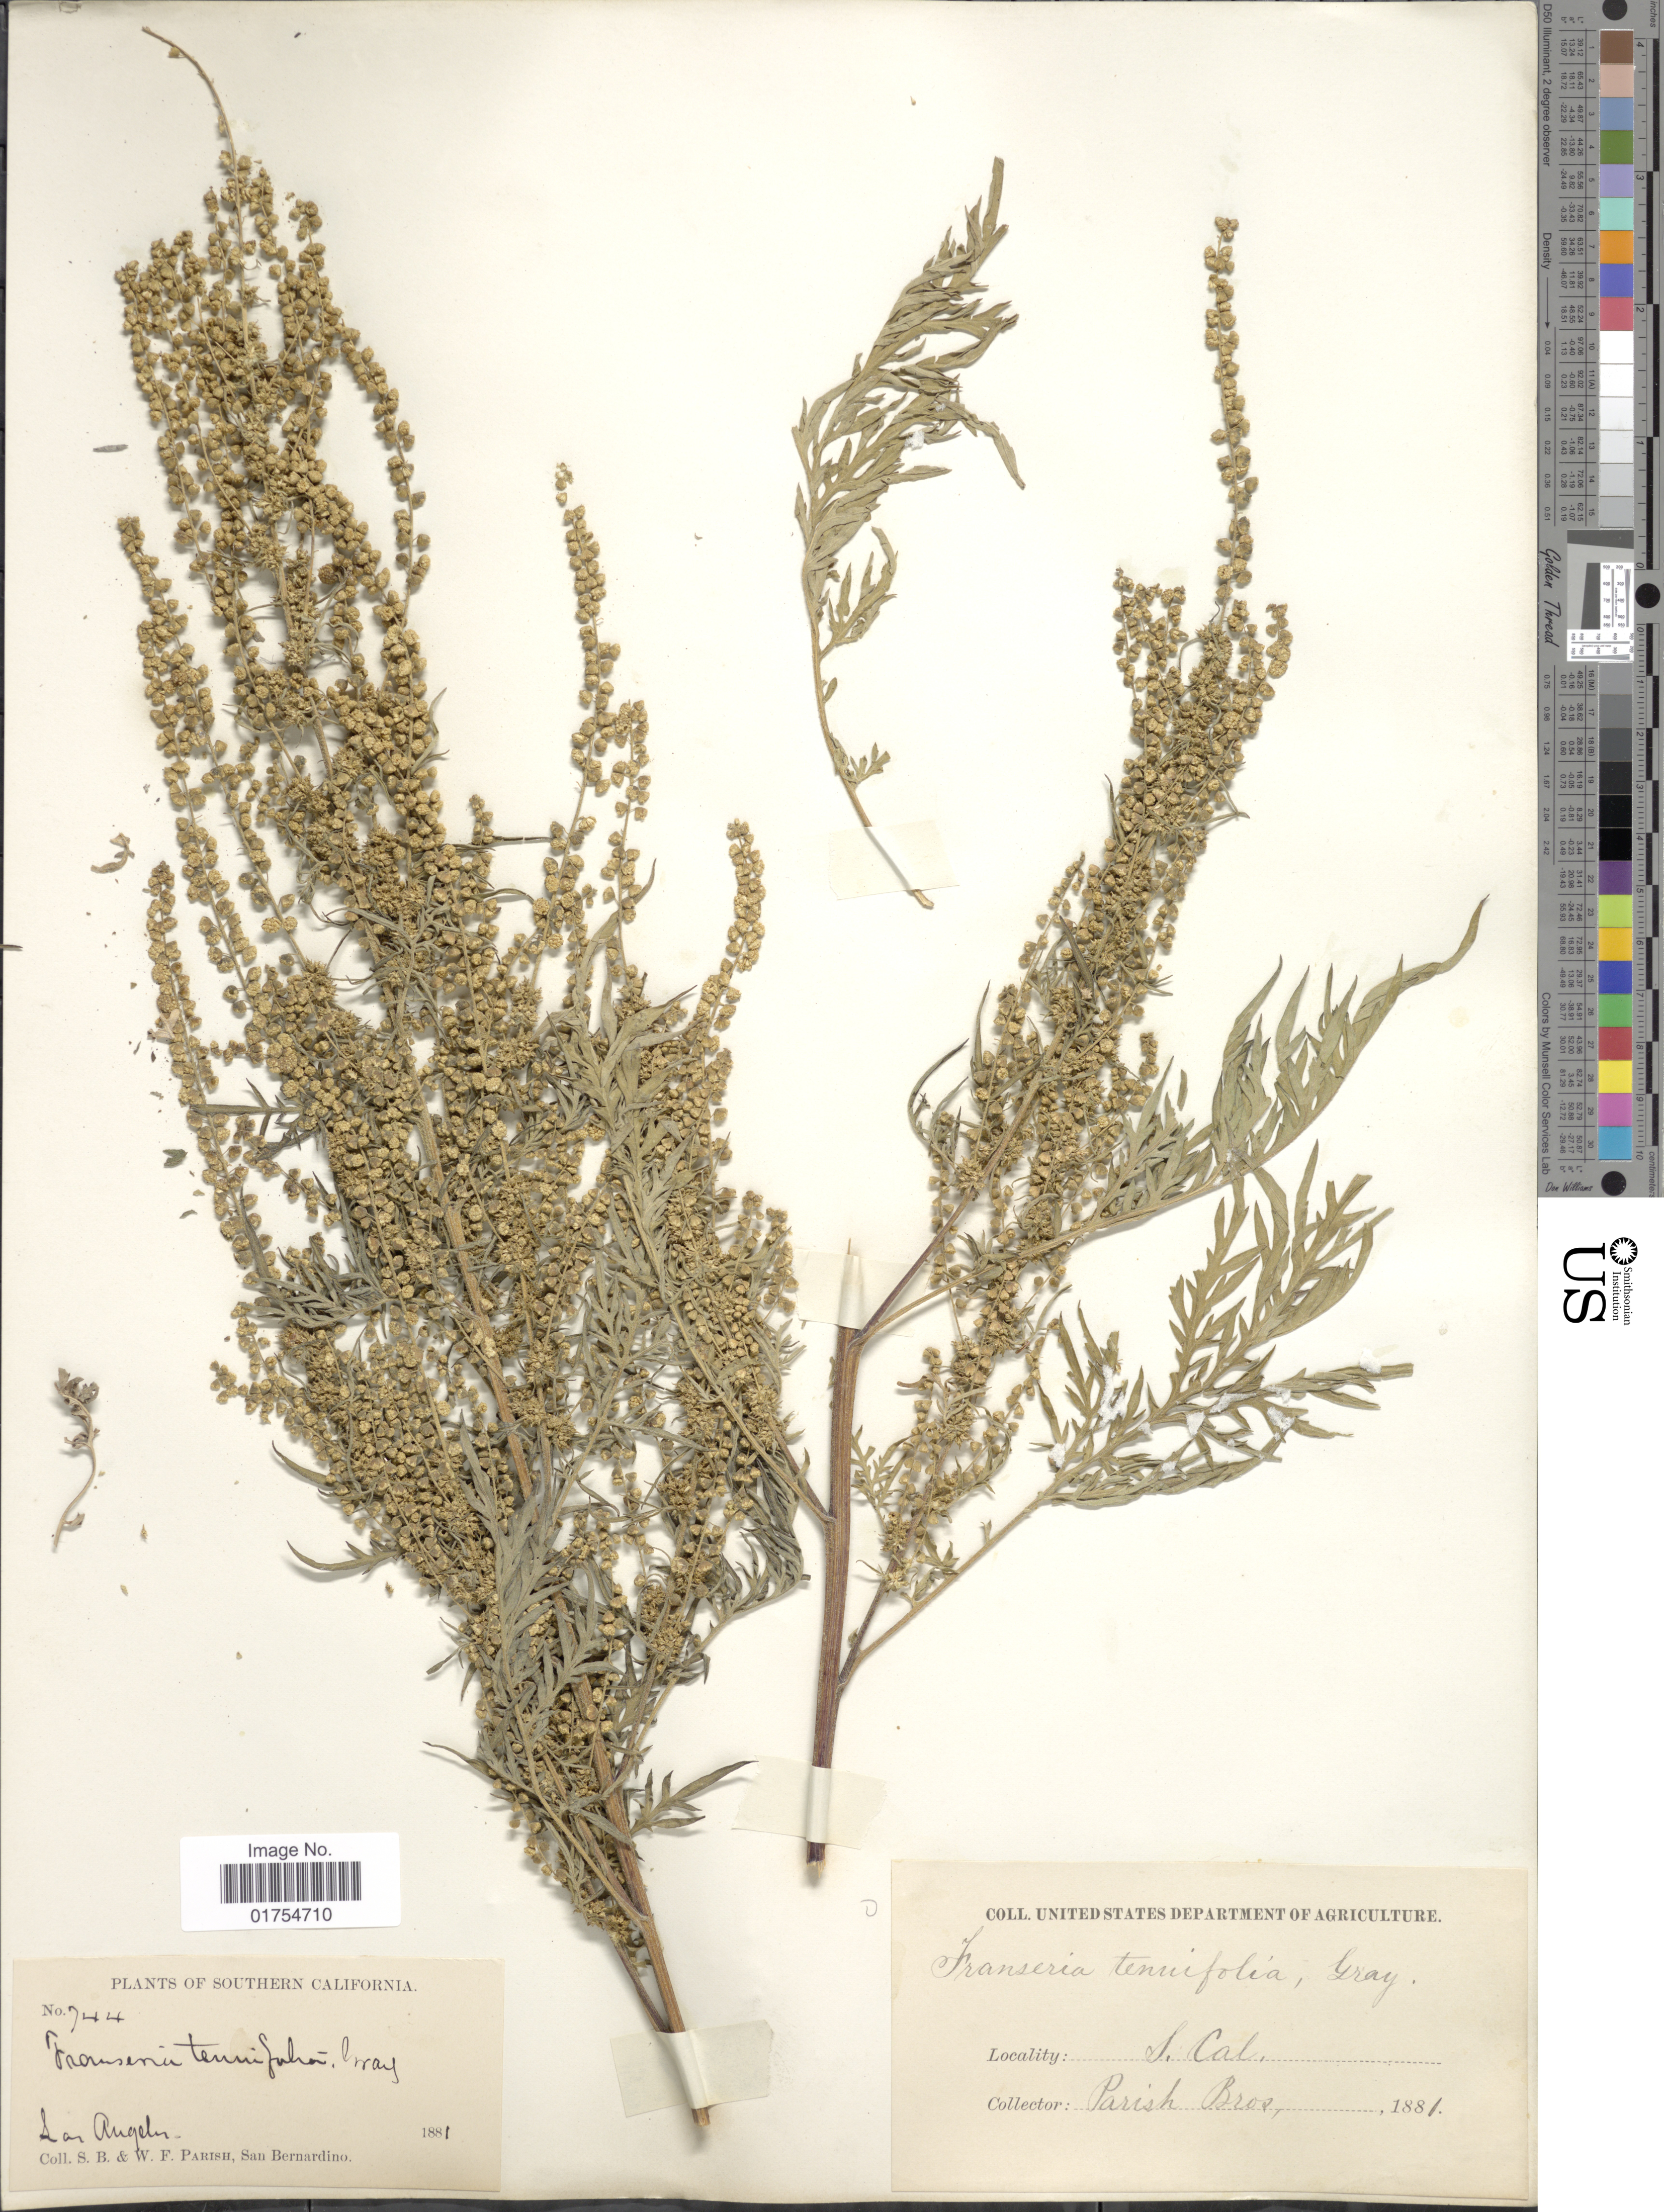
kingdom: Plantae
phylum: Tracheophyta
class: Magnoliopsida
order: Asterales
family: Asteraceae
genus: Franseria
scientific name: Franseria tenuifolia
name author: Harv. & A. Gray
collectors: S. B. Parish & W. F. Parish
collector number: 744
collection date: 1881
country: United States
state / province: California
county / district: Los Angeles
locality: Los Angeles